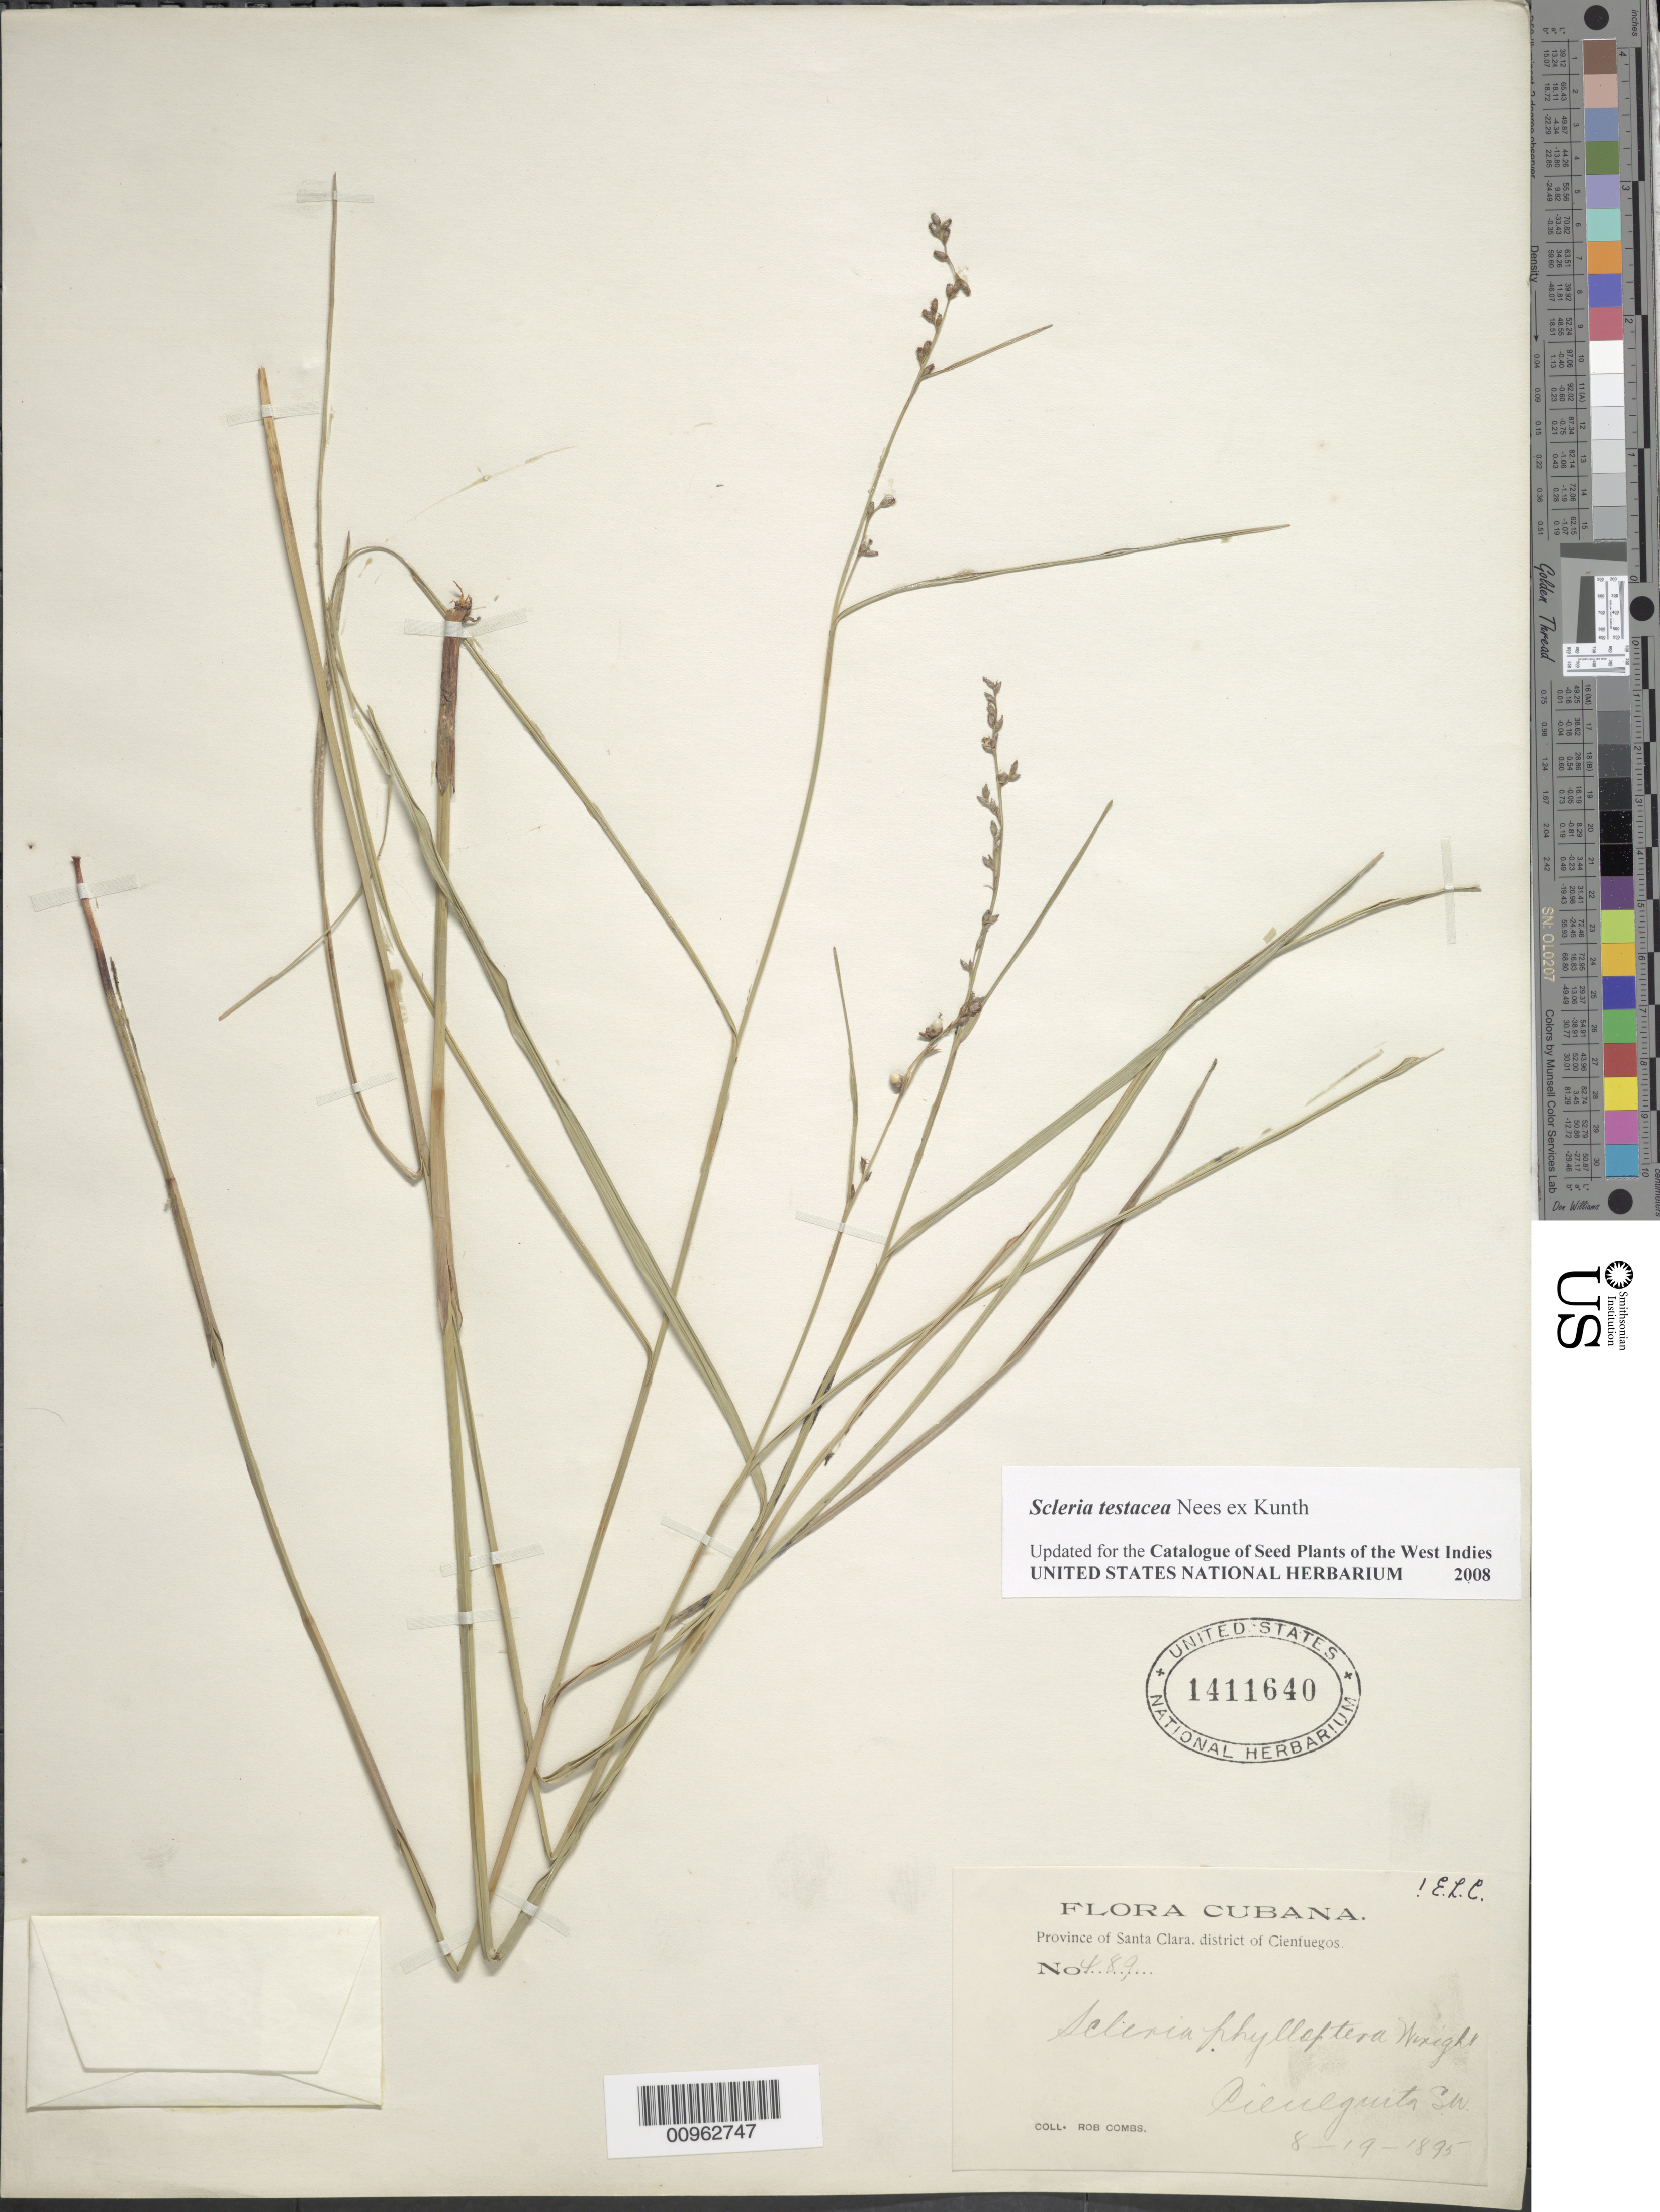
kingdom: Plantae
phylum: Tracheophyta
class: Liliopsida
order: Poales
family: Cyperaceae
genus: Scleria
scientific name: Scleria testacea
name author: Nees ex Kunth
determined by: Strong, M. T., (US), Smithsonian Institution - National Museum of Natural History (UNITED STATES)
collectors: R. Combs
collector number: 489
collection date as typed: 19 Aug 1895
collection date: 1895-08-19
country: Cuba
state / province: Las Villas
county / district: Cienfuegos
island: Cuba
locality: Cieneguita, SW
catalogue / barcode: US 1411640